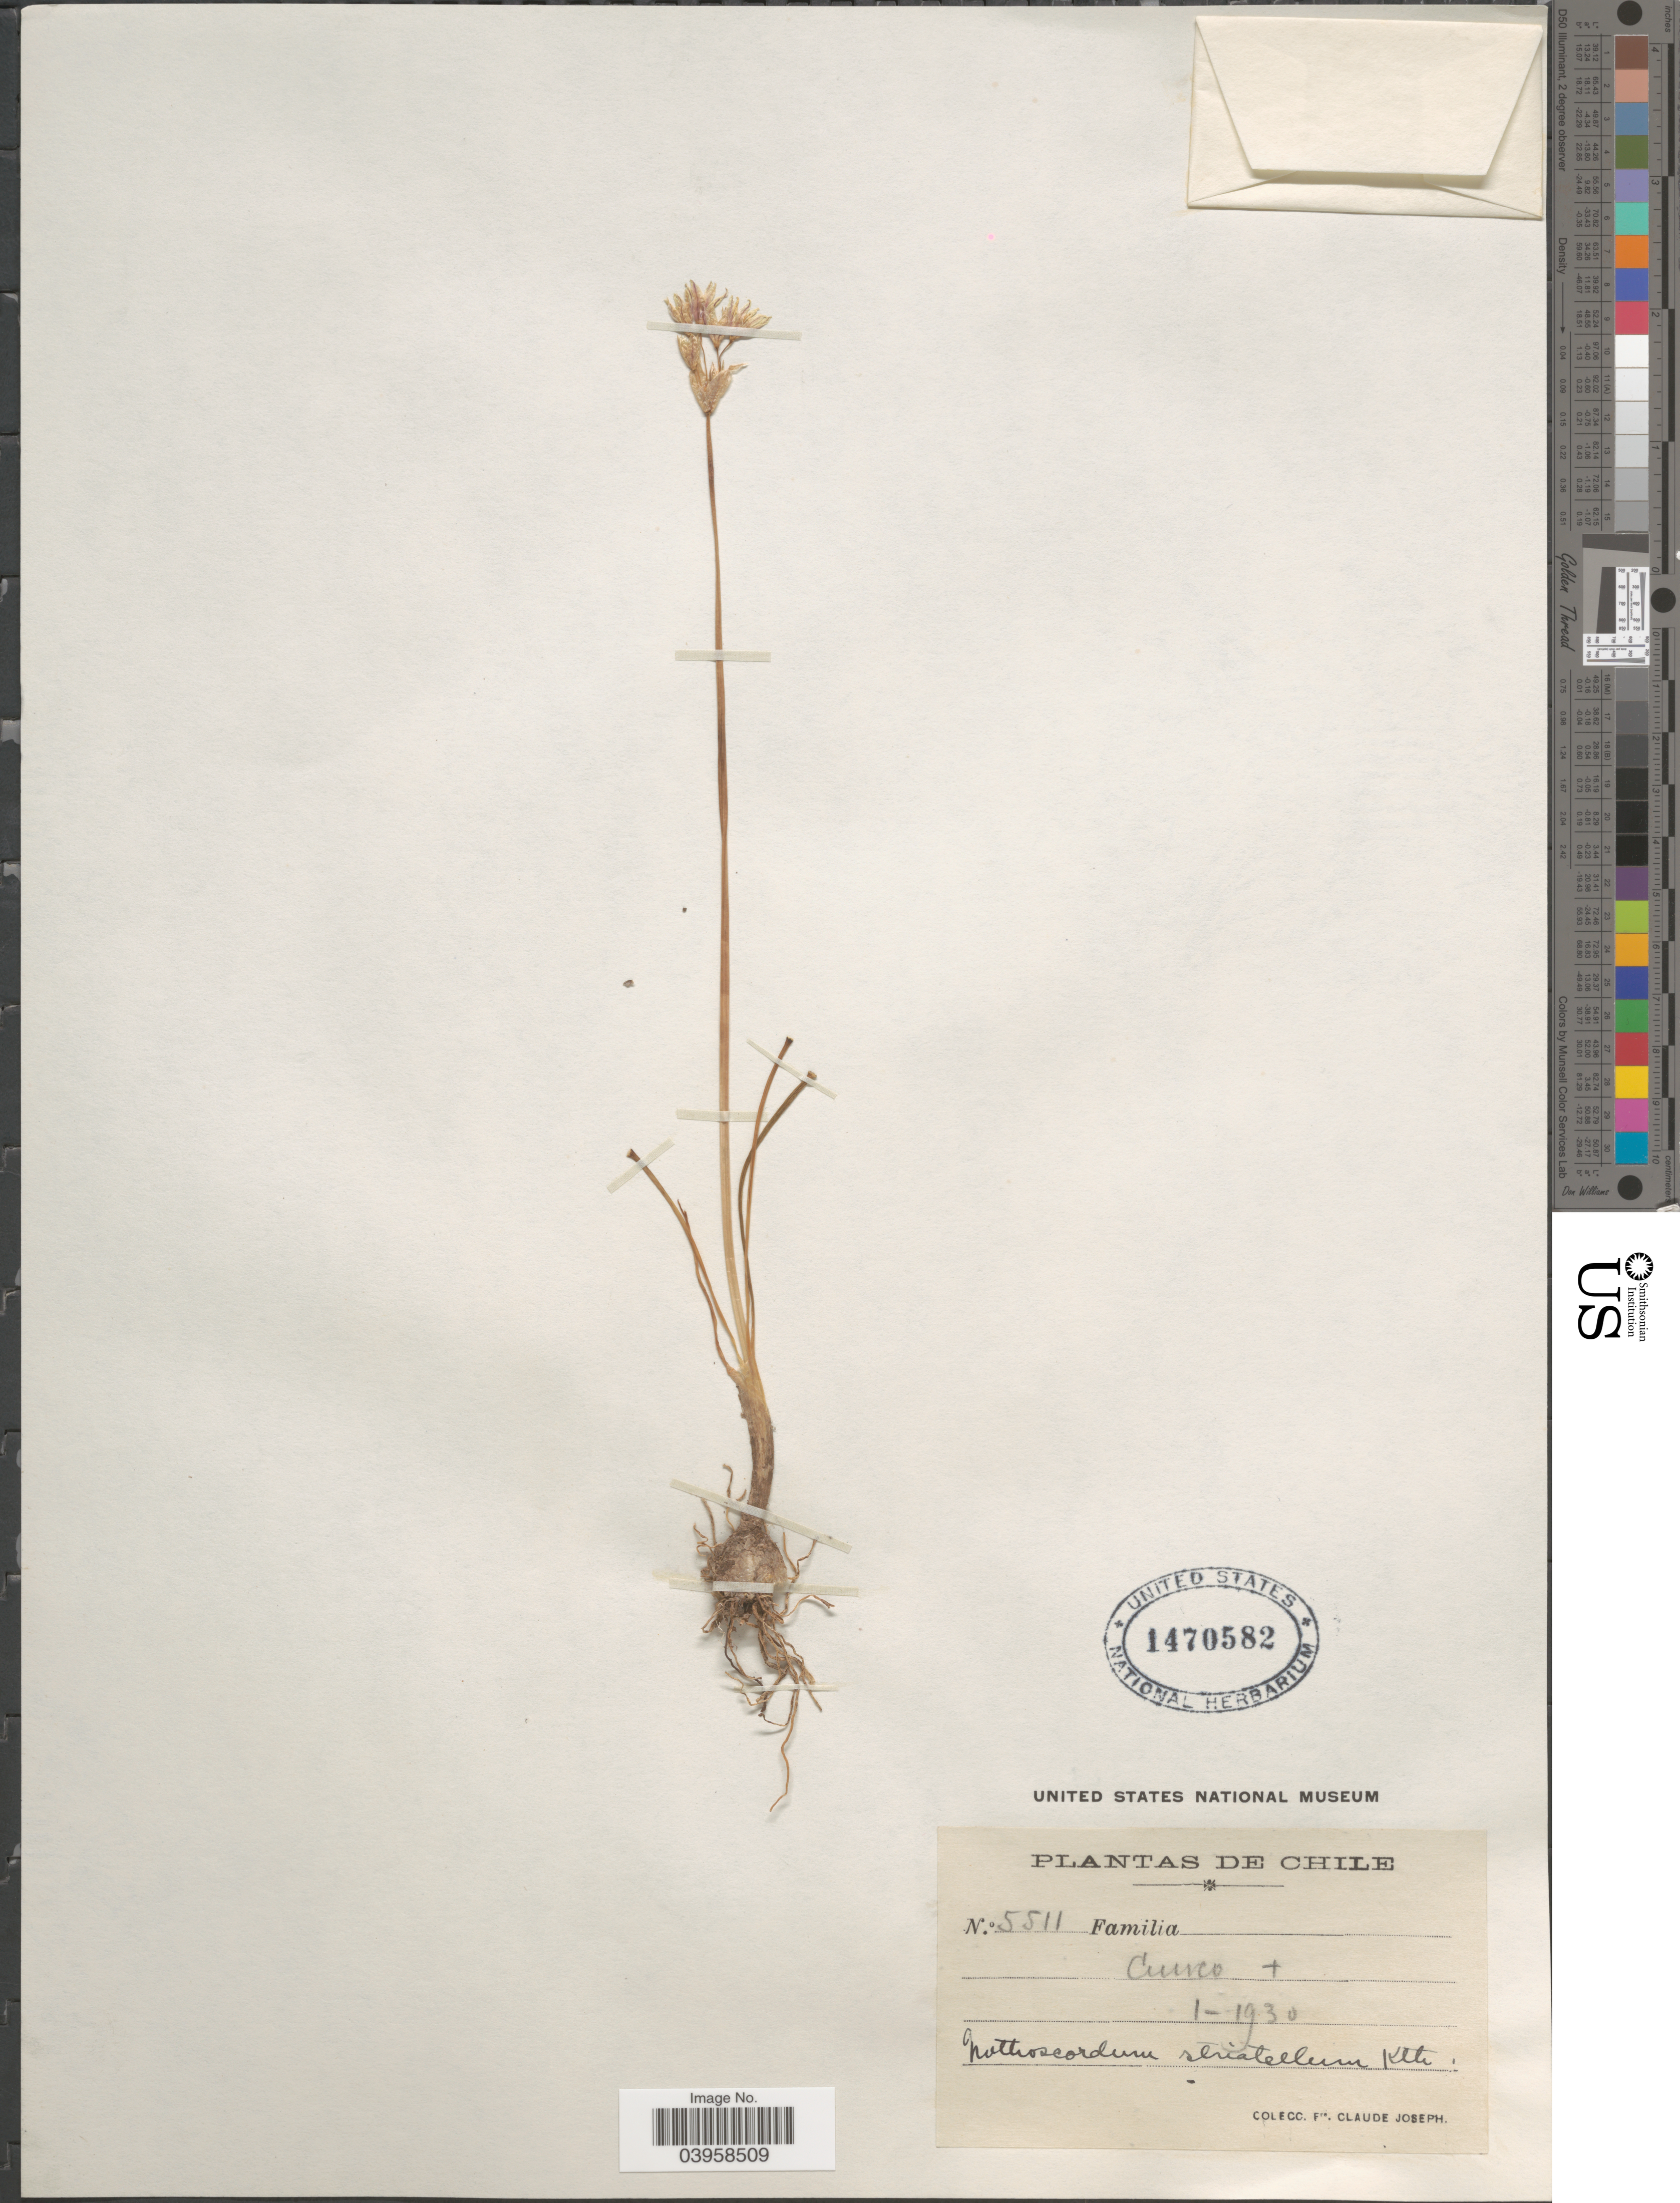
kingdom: Plantae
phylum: Tracheophyta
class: Liliopsida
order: Asparagales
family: Amaryllidaceae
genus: Nothoscordum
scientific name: Nothoscordum striatellum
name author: (Lindl.) Kunth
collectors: Bro. Claude-Joseph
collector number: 5511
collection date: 1930-01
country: Chile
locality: Cusco.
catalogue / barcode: US 1470582